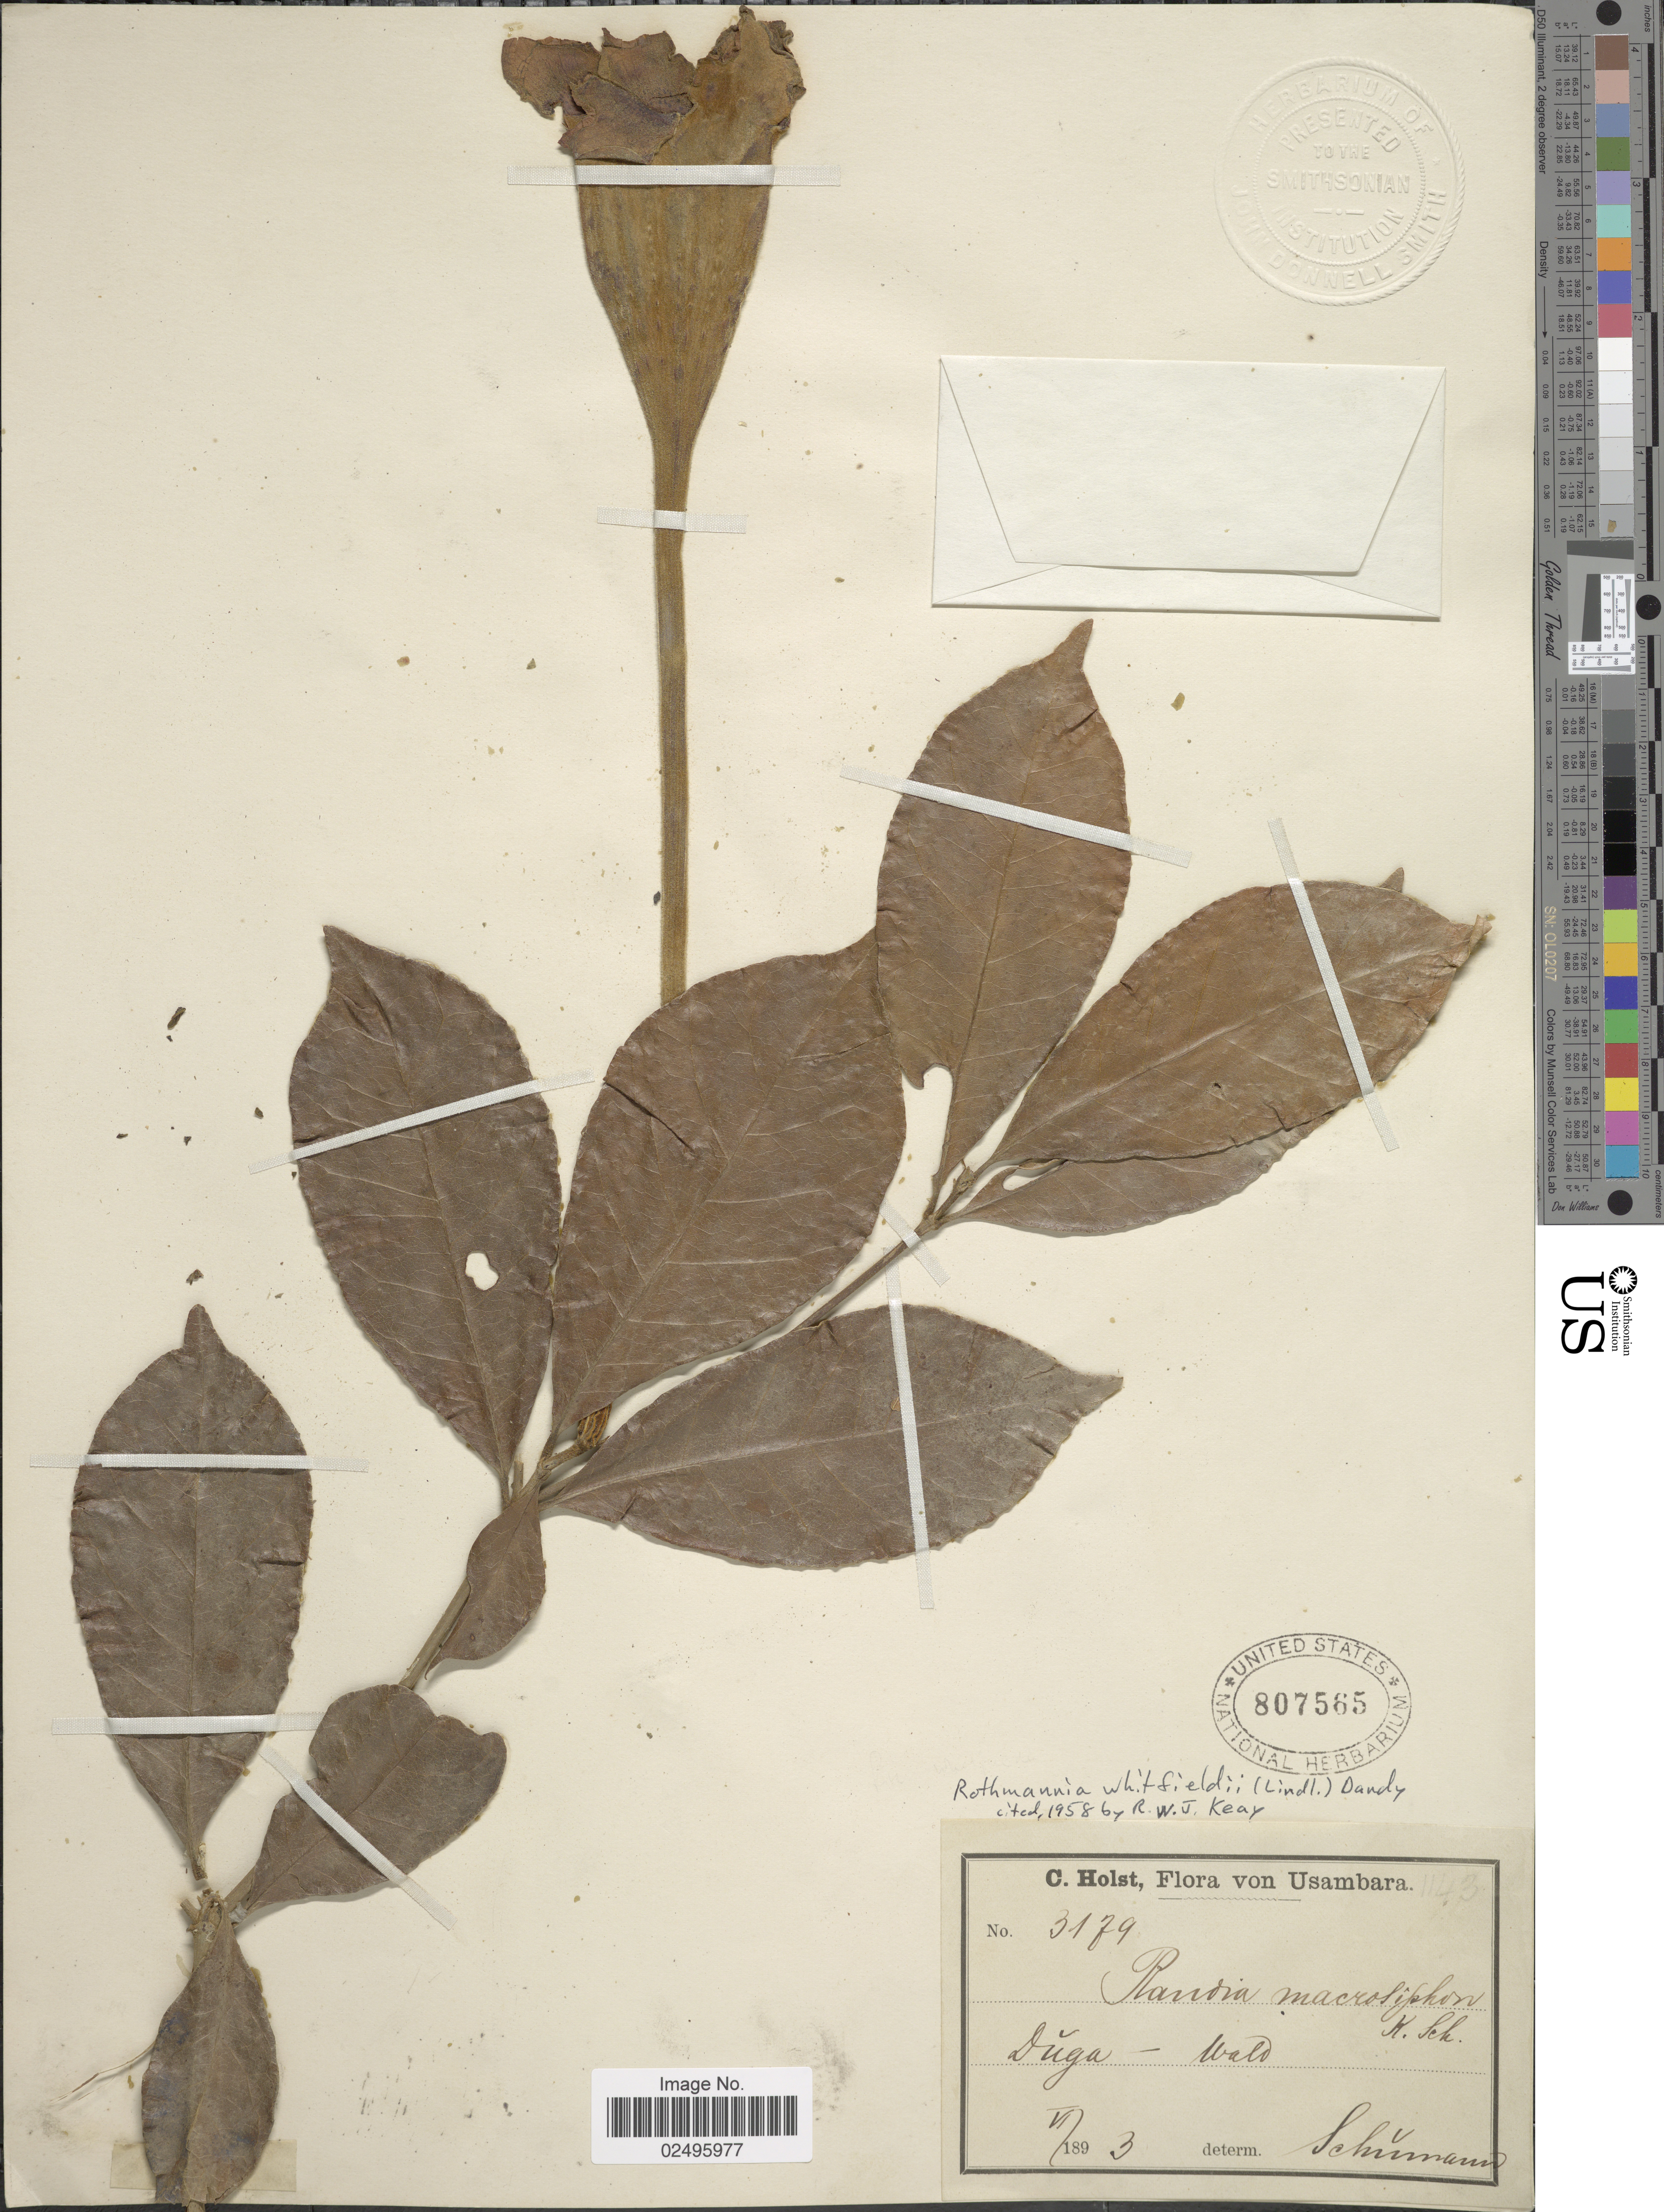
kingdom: Plantae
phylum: Tracheophyta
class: Magnoliopsida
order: Gentianales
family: Rubiaceae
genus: Rothmannia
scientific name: Rothmannia whitfieldii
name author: (Lindl.) Dandy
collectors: C. H. Holst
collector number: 3179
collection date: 1893-06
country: Tanzania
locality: Usambara, Duga - Wald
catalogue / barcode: US 807565